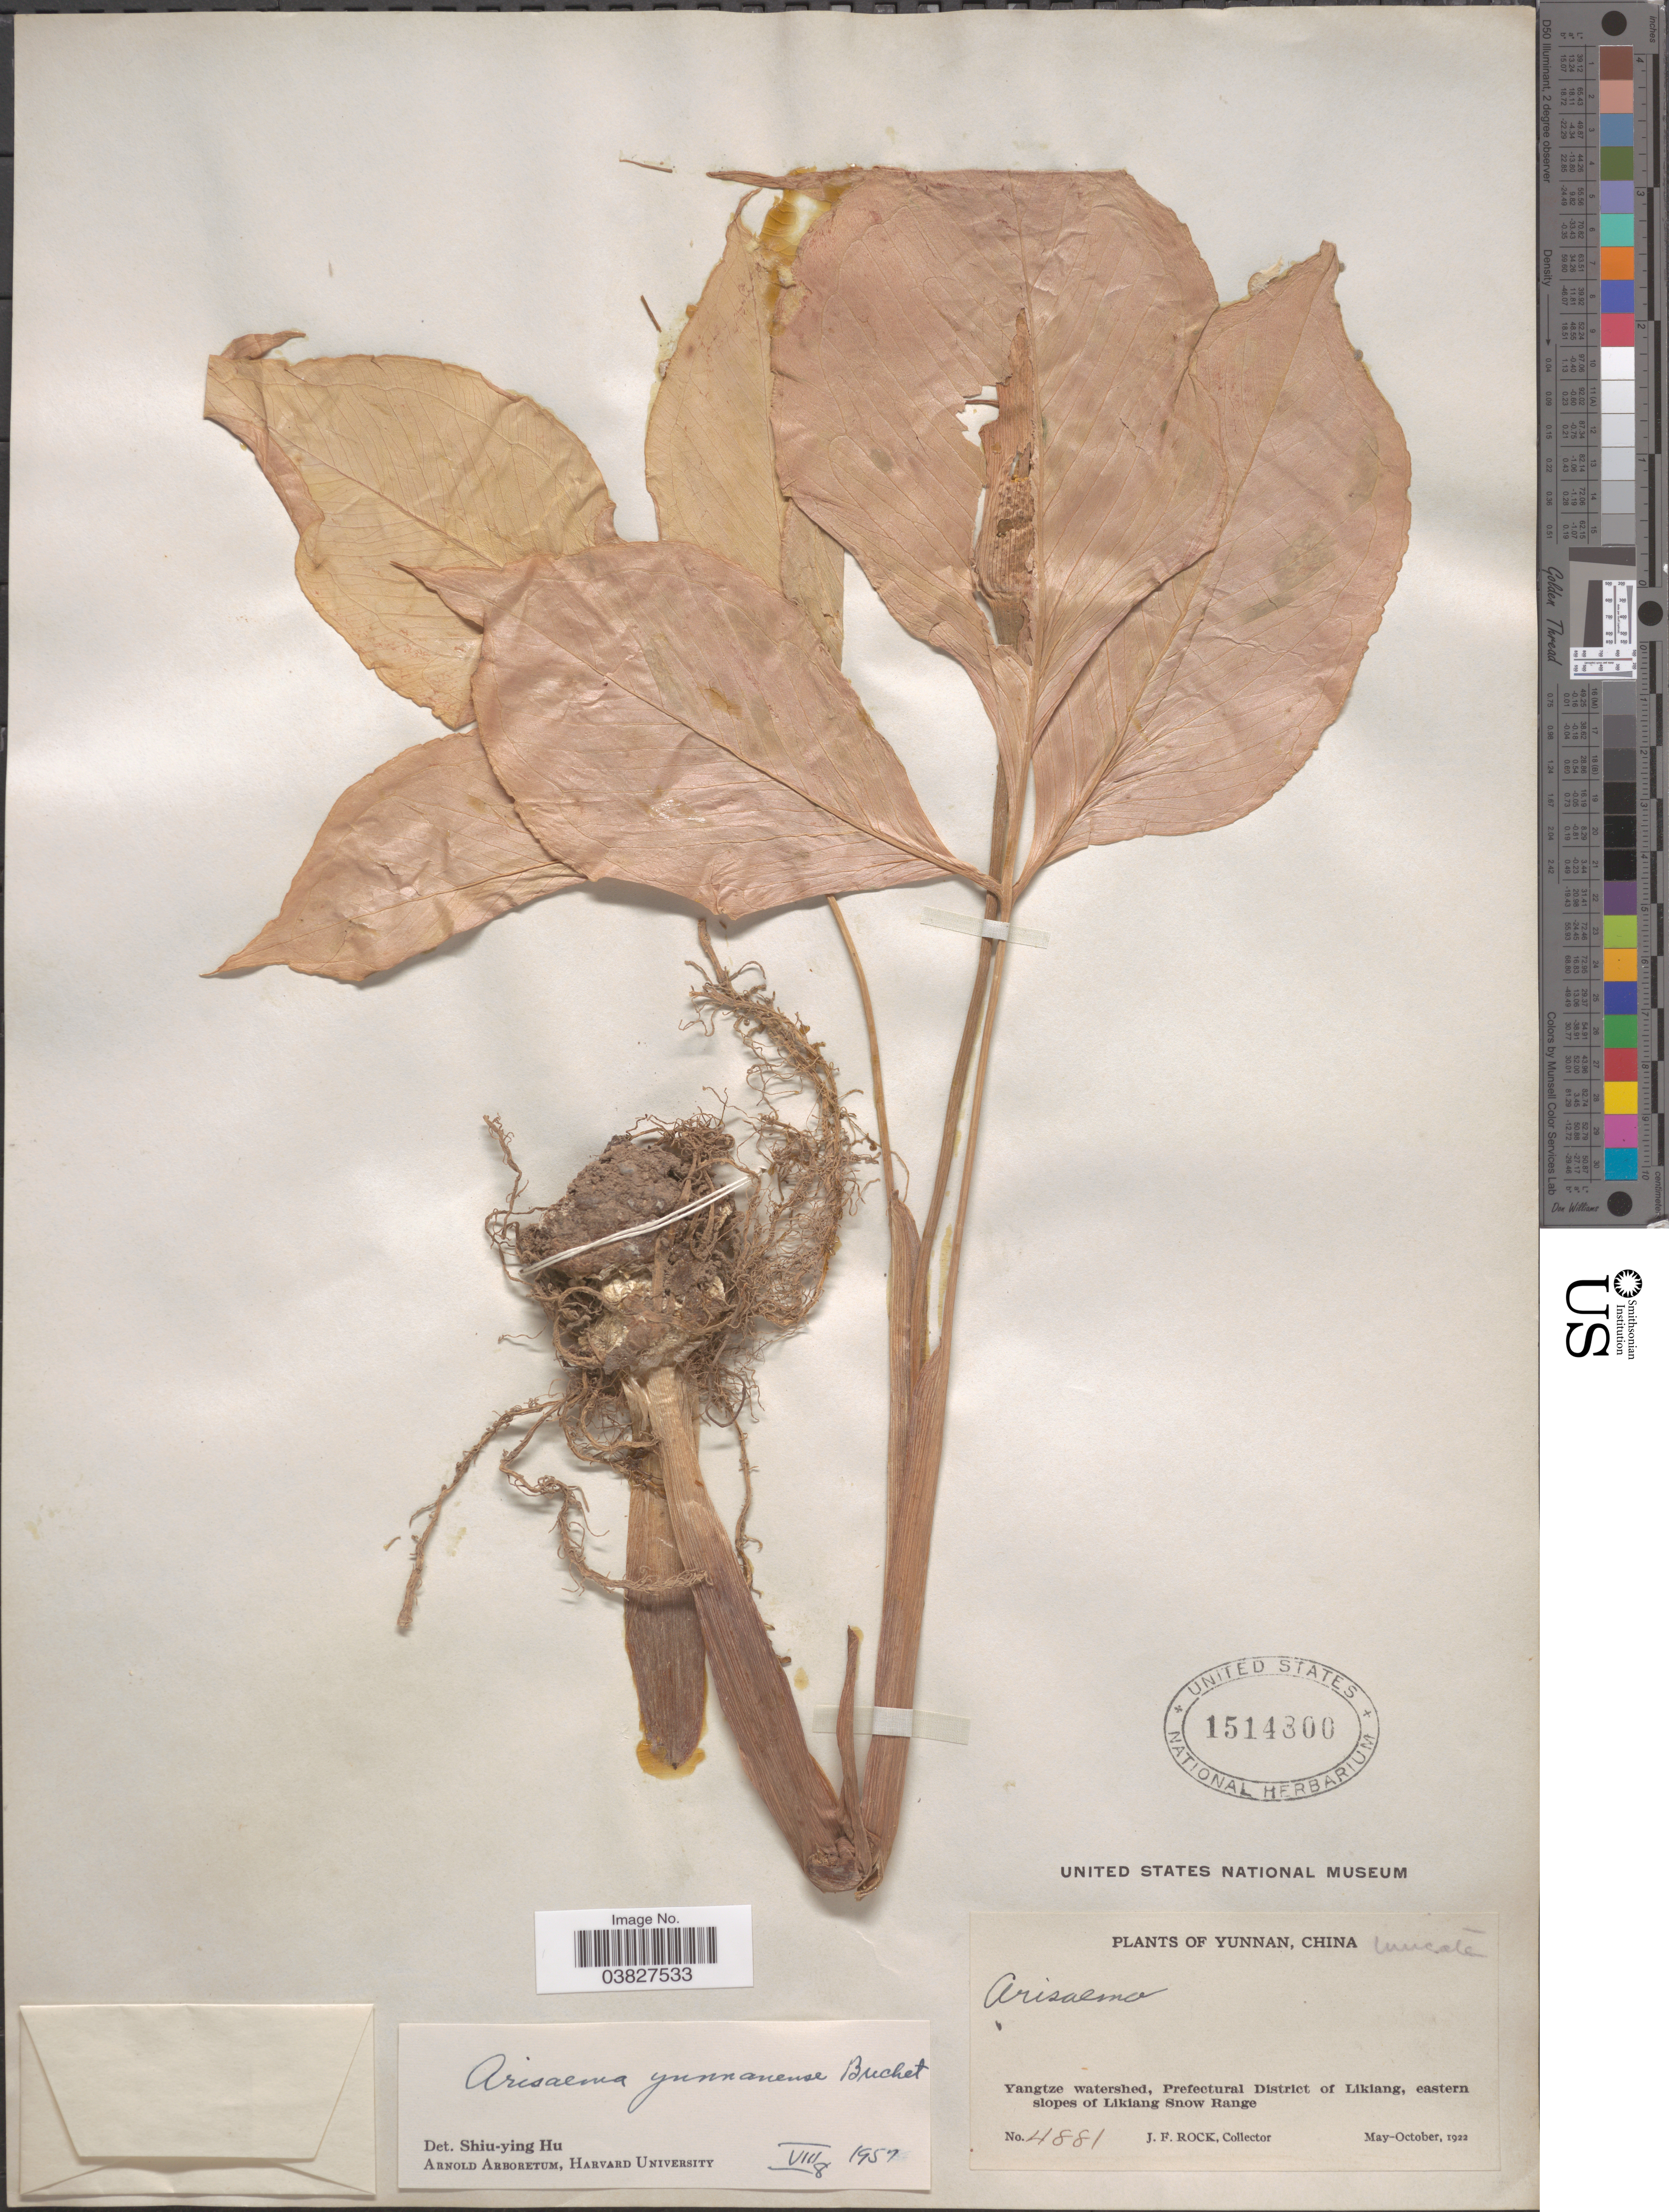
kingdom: Plantae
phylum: Tracheophyta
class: Liliopsida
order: Alismatales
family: Araceae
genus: Arisaema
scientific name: Arisaema yunnanense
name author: Buchet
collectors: J. Rock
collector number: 4881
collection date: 1922-05/1922-10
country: China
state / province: Yunnan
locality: Yangtze watershed, Prefectural District of Likiang, eastern slopes of Likiang Snow Range.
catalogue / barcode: US 1514300